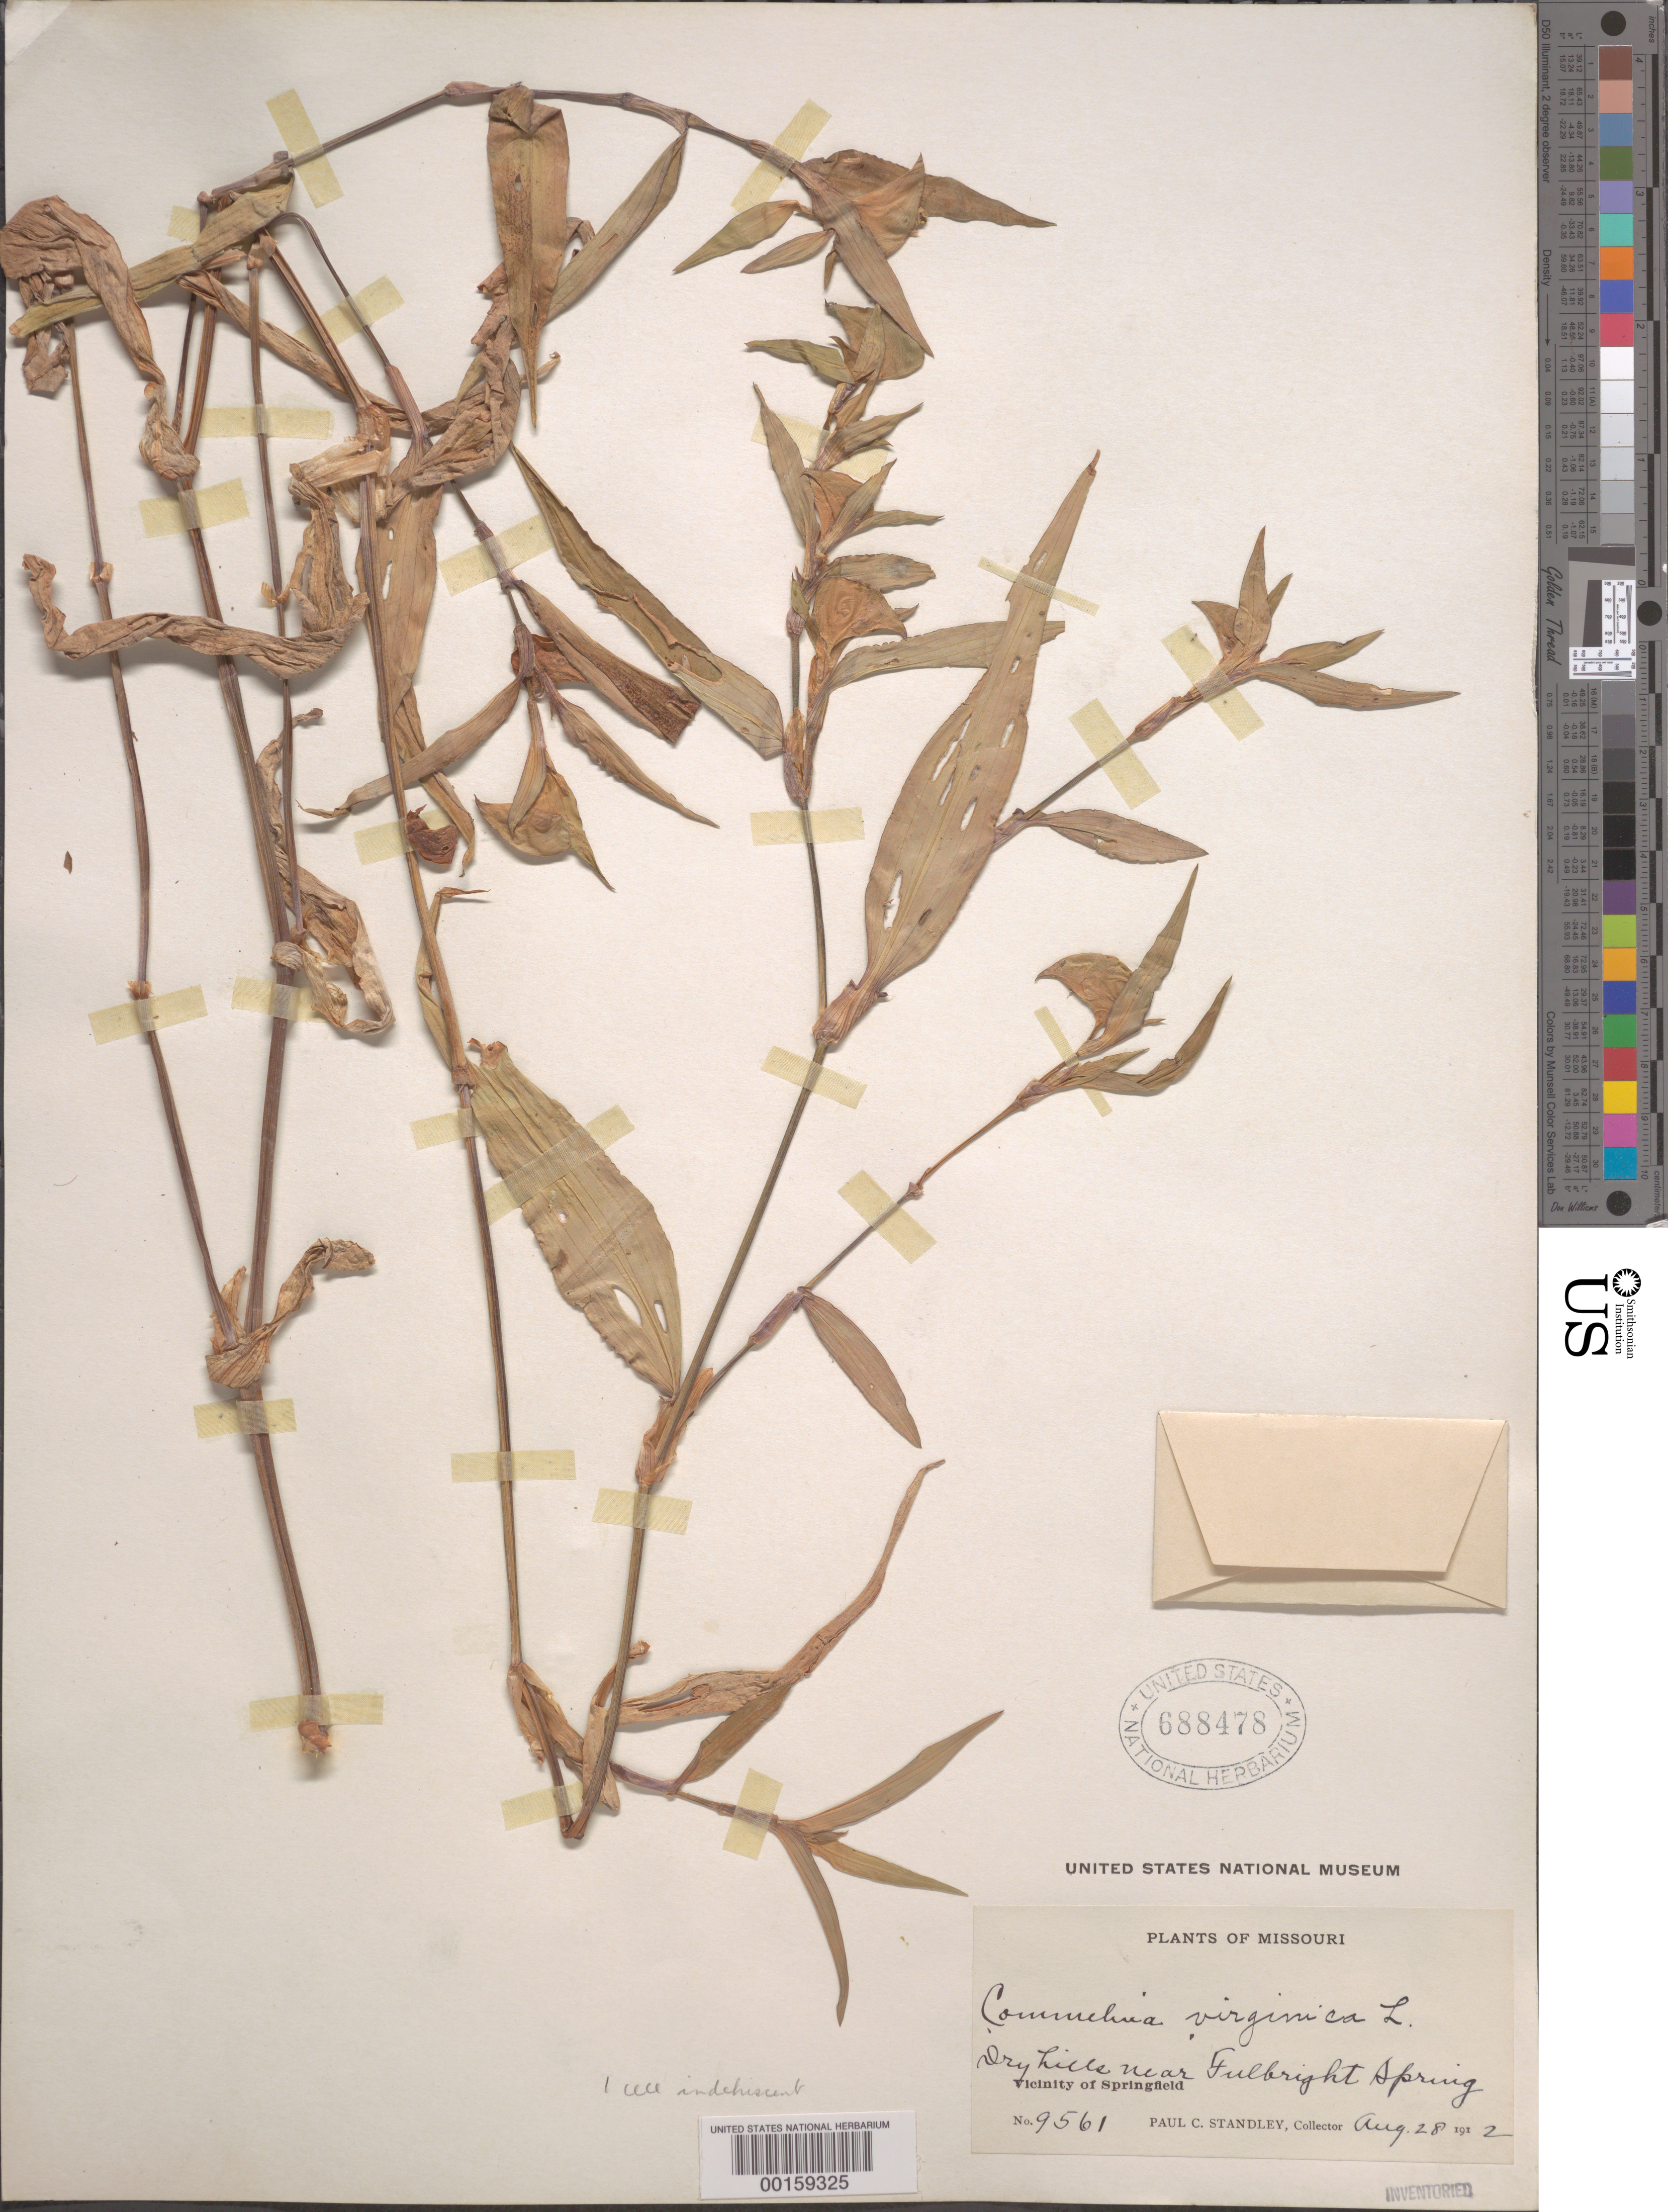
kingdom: Plantae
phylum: Tracheophyta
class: Liliopsida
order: Commelinales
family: Commelinaceae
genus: Commelina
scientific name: Commelina erecta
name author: L.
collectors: P. C. Standley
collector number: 9561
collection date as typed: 28 Aug 1912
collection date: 1912-08-28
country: United States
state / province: Missouri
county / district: Greene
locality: Springfield, near fulbright spring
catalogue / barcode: US 688478